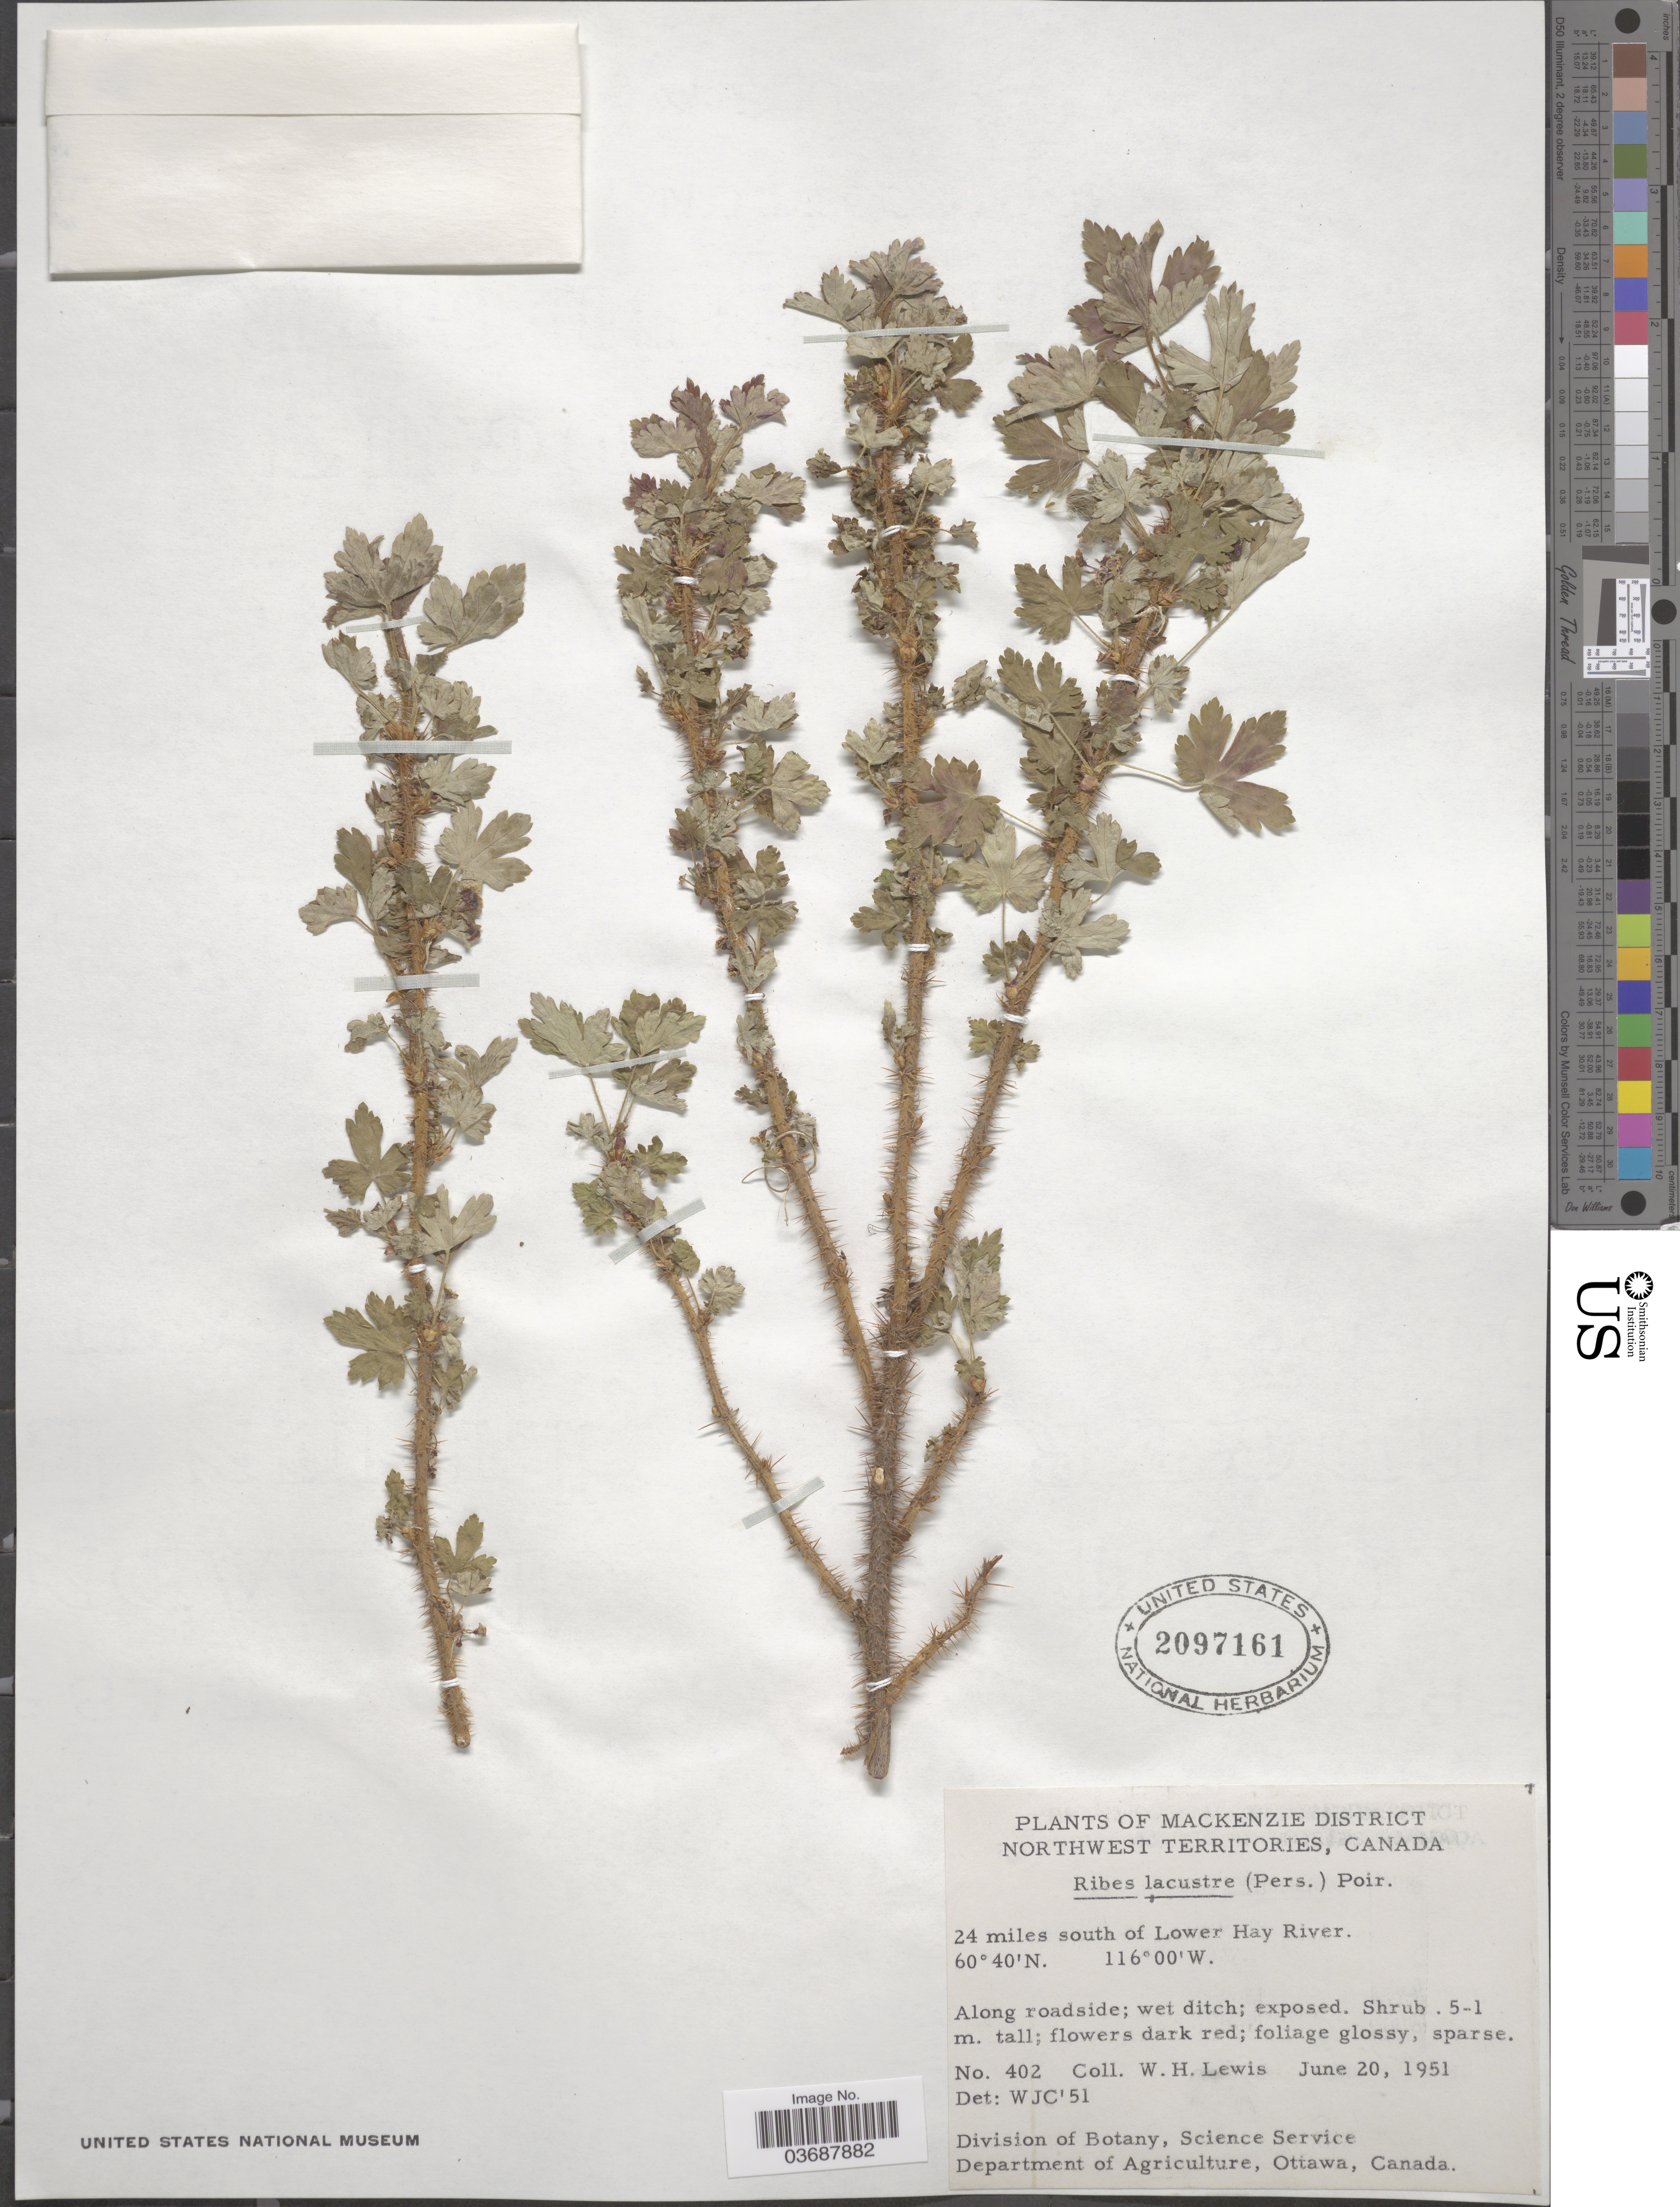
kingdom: Plantae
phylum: Tracheophyta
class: Magnoliopsida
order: Saxifragales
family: Grossulariaceae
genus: Ribes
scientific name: Ribes lacustre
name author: (Pers.) Poir.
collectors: W. H. Lewis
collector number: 402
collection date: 1951-06-20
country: Canada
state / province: Northwest Territories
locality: Mackenzie District. 24 miles south of Lower Hay River.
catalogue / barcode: US 2097161